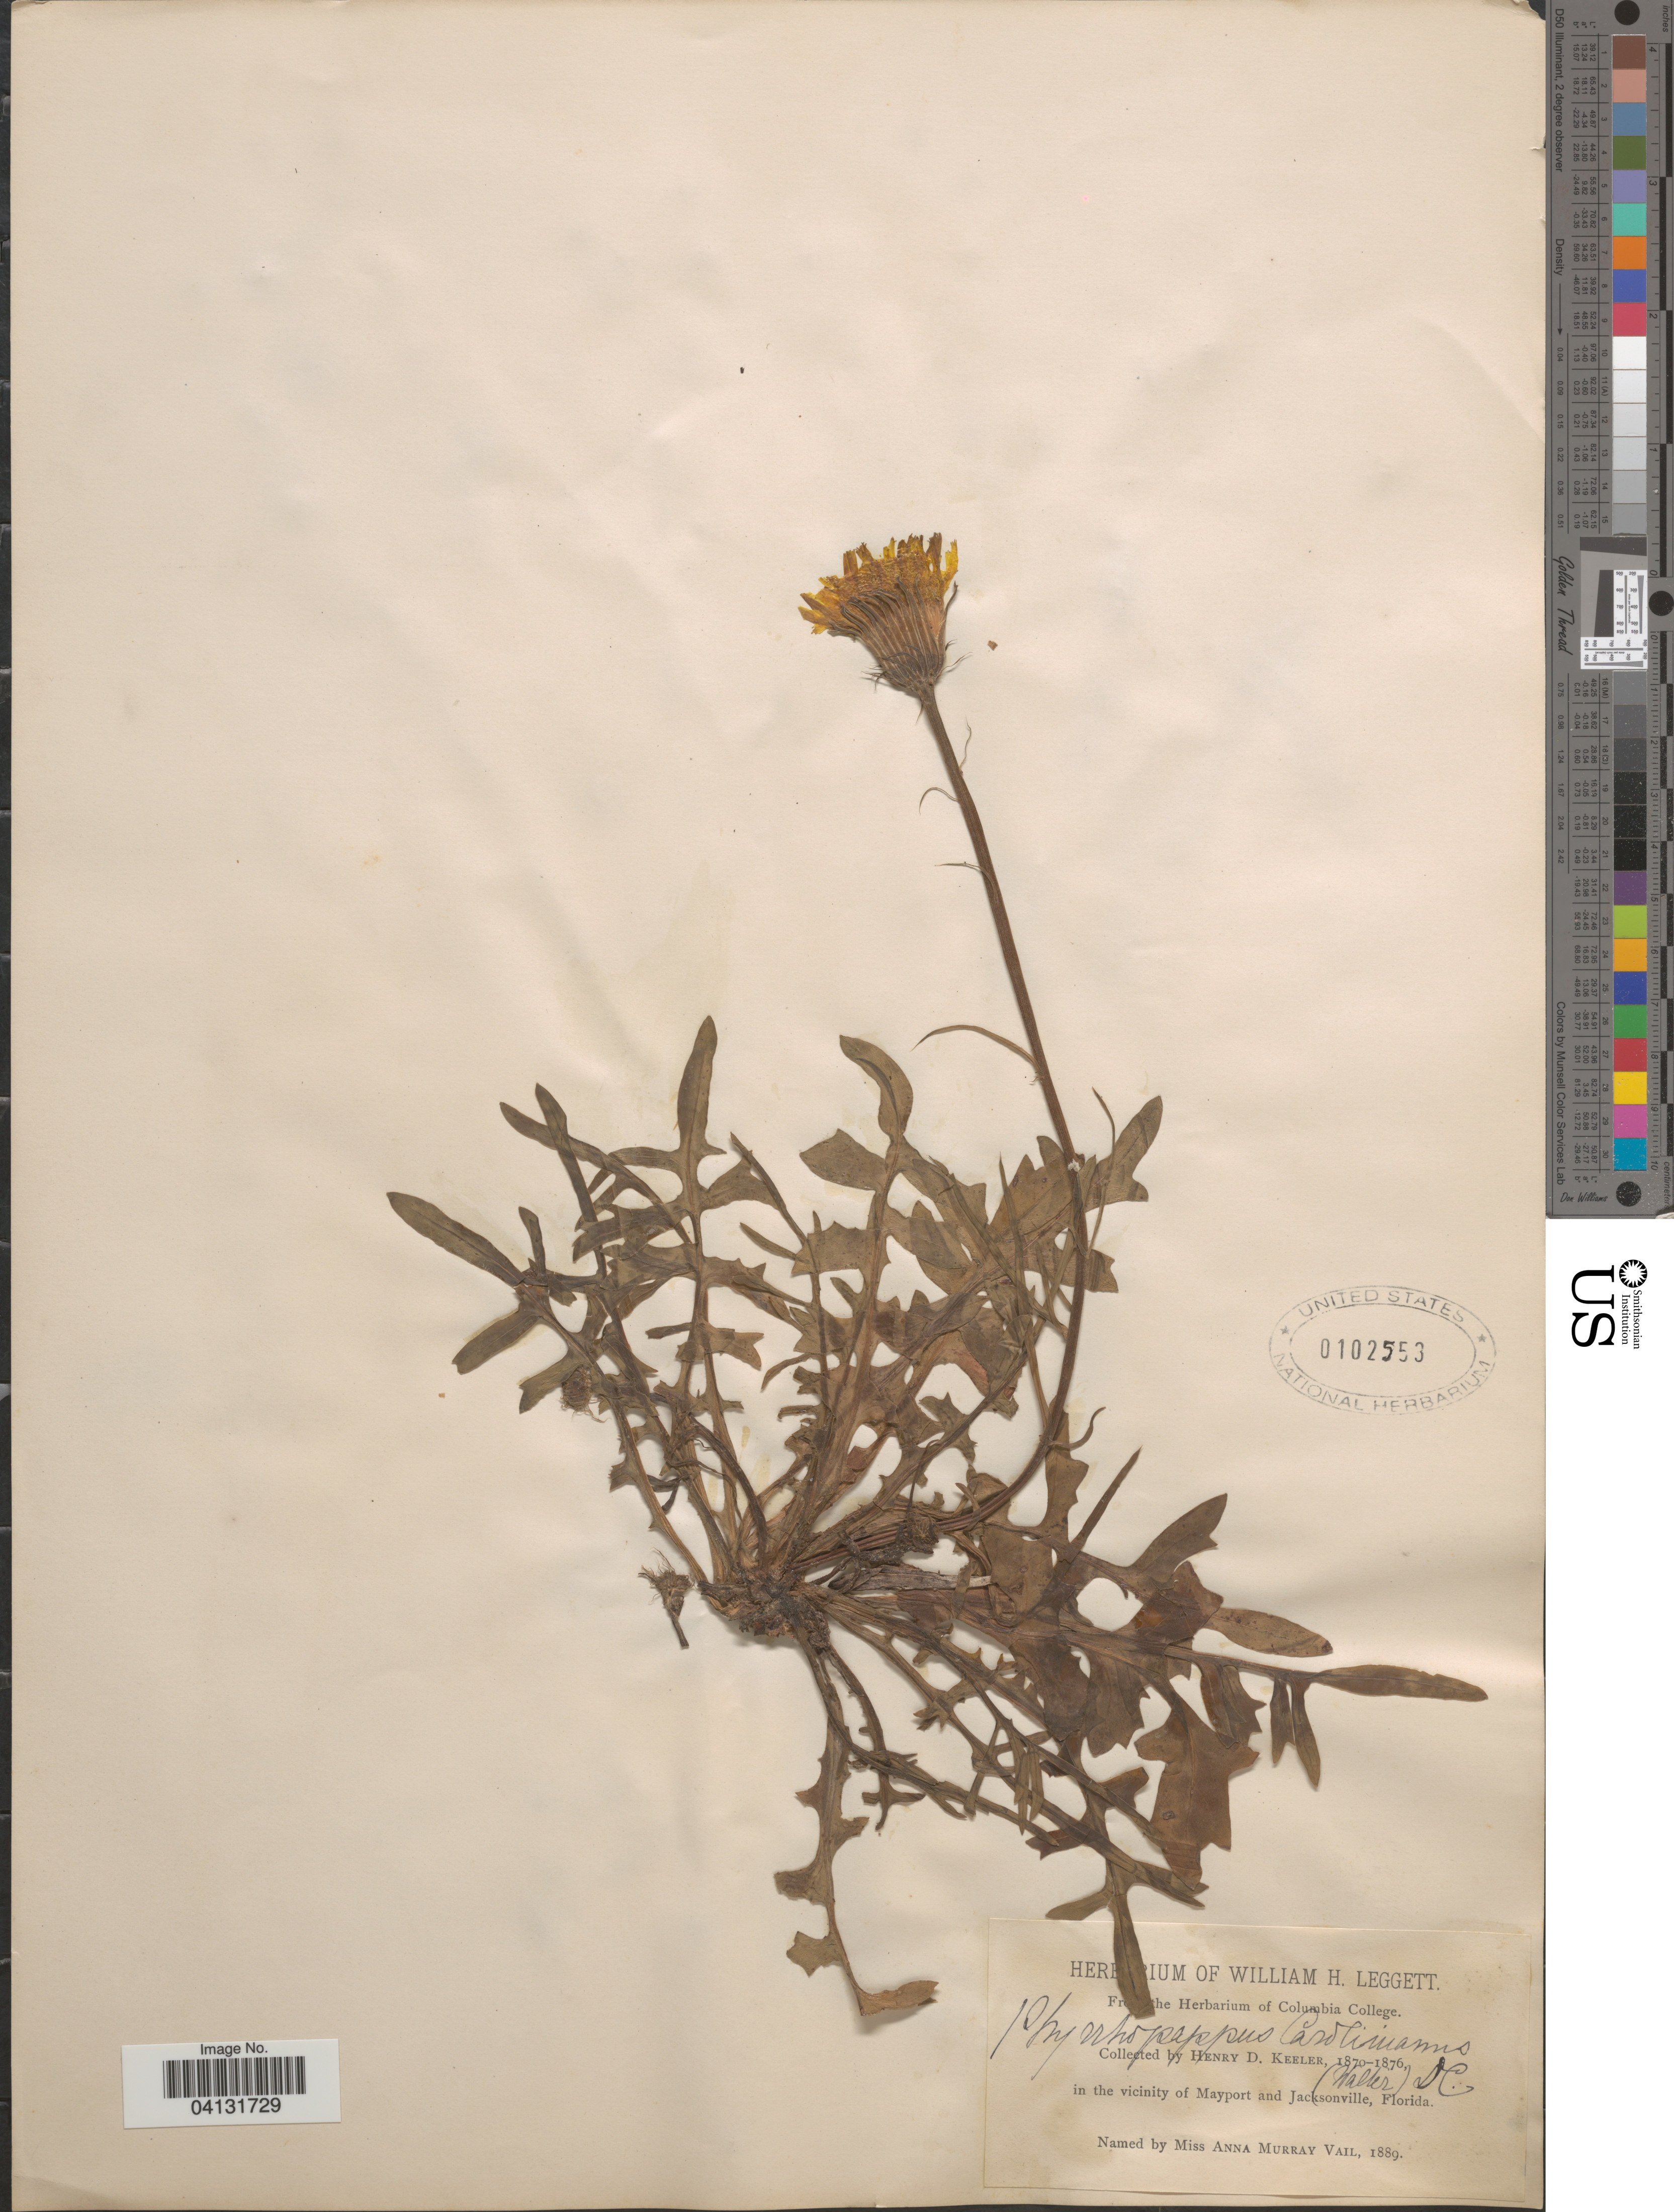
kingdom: Plantae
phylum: Tracheophyta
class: Magnoliopsida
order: Asterales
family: Asteraceae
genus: Pyrrhopappus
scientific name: Pyrrhopappus carolinianus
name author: (Walter) DC.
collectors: H. Keeler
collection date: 1870/1876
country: United States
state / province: Florida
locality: In the vicinity of Mayport and Jacksonville.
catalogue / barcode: US 102553